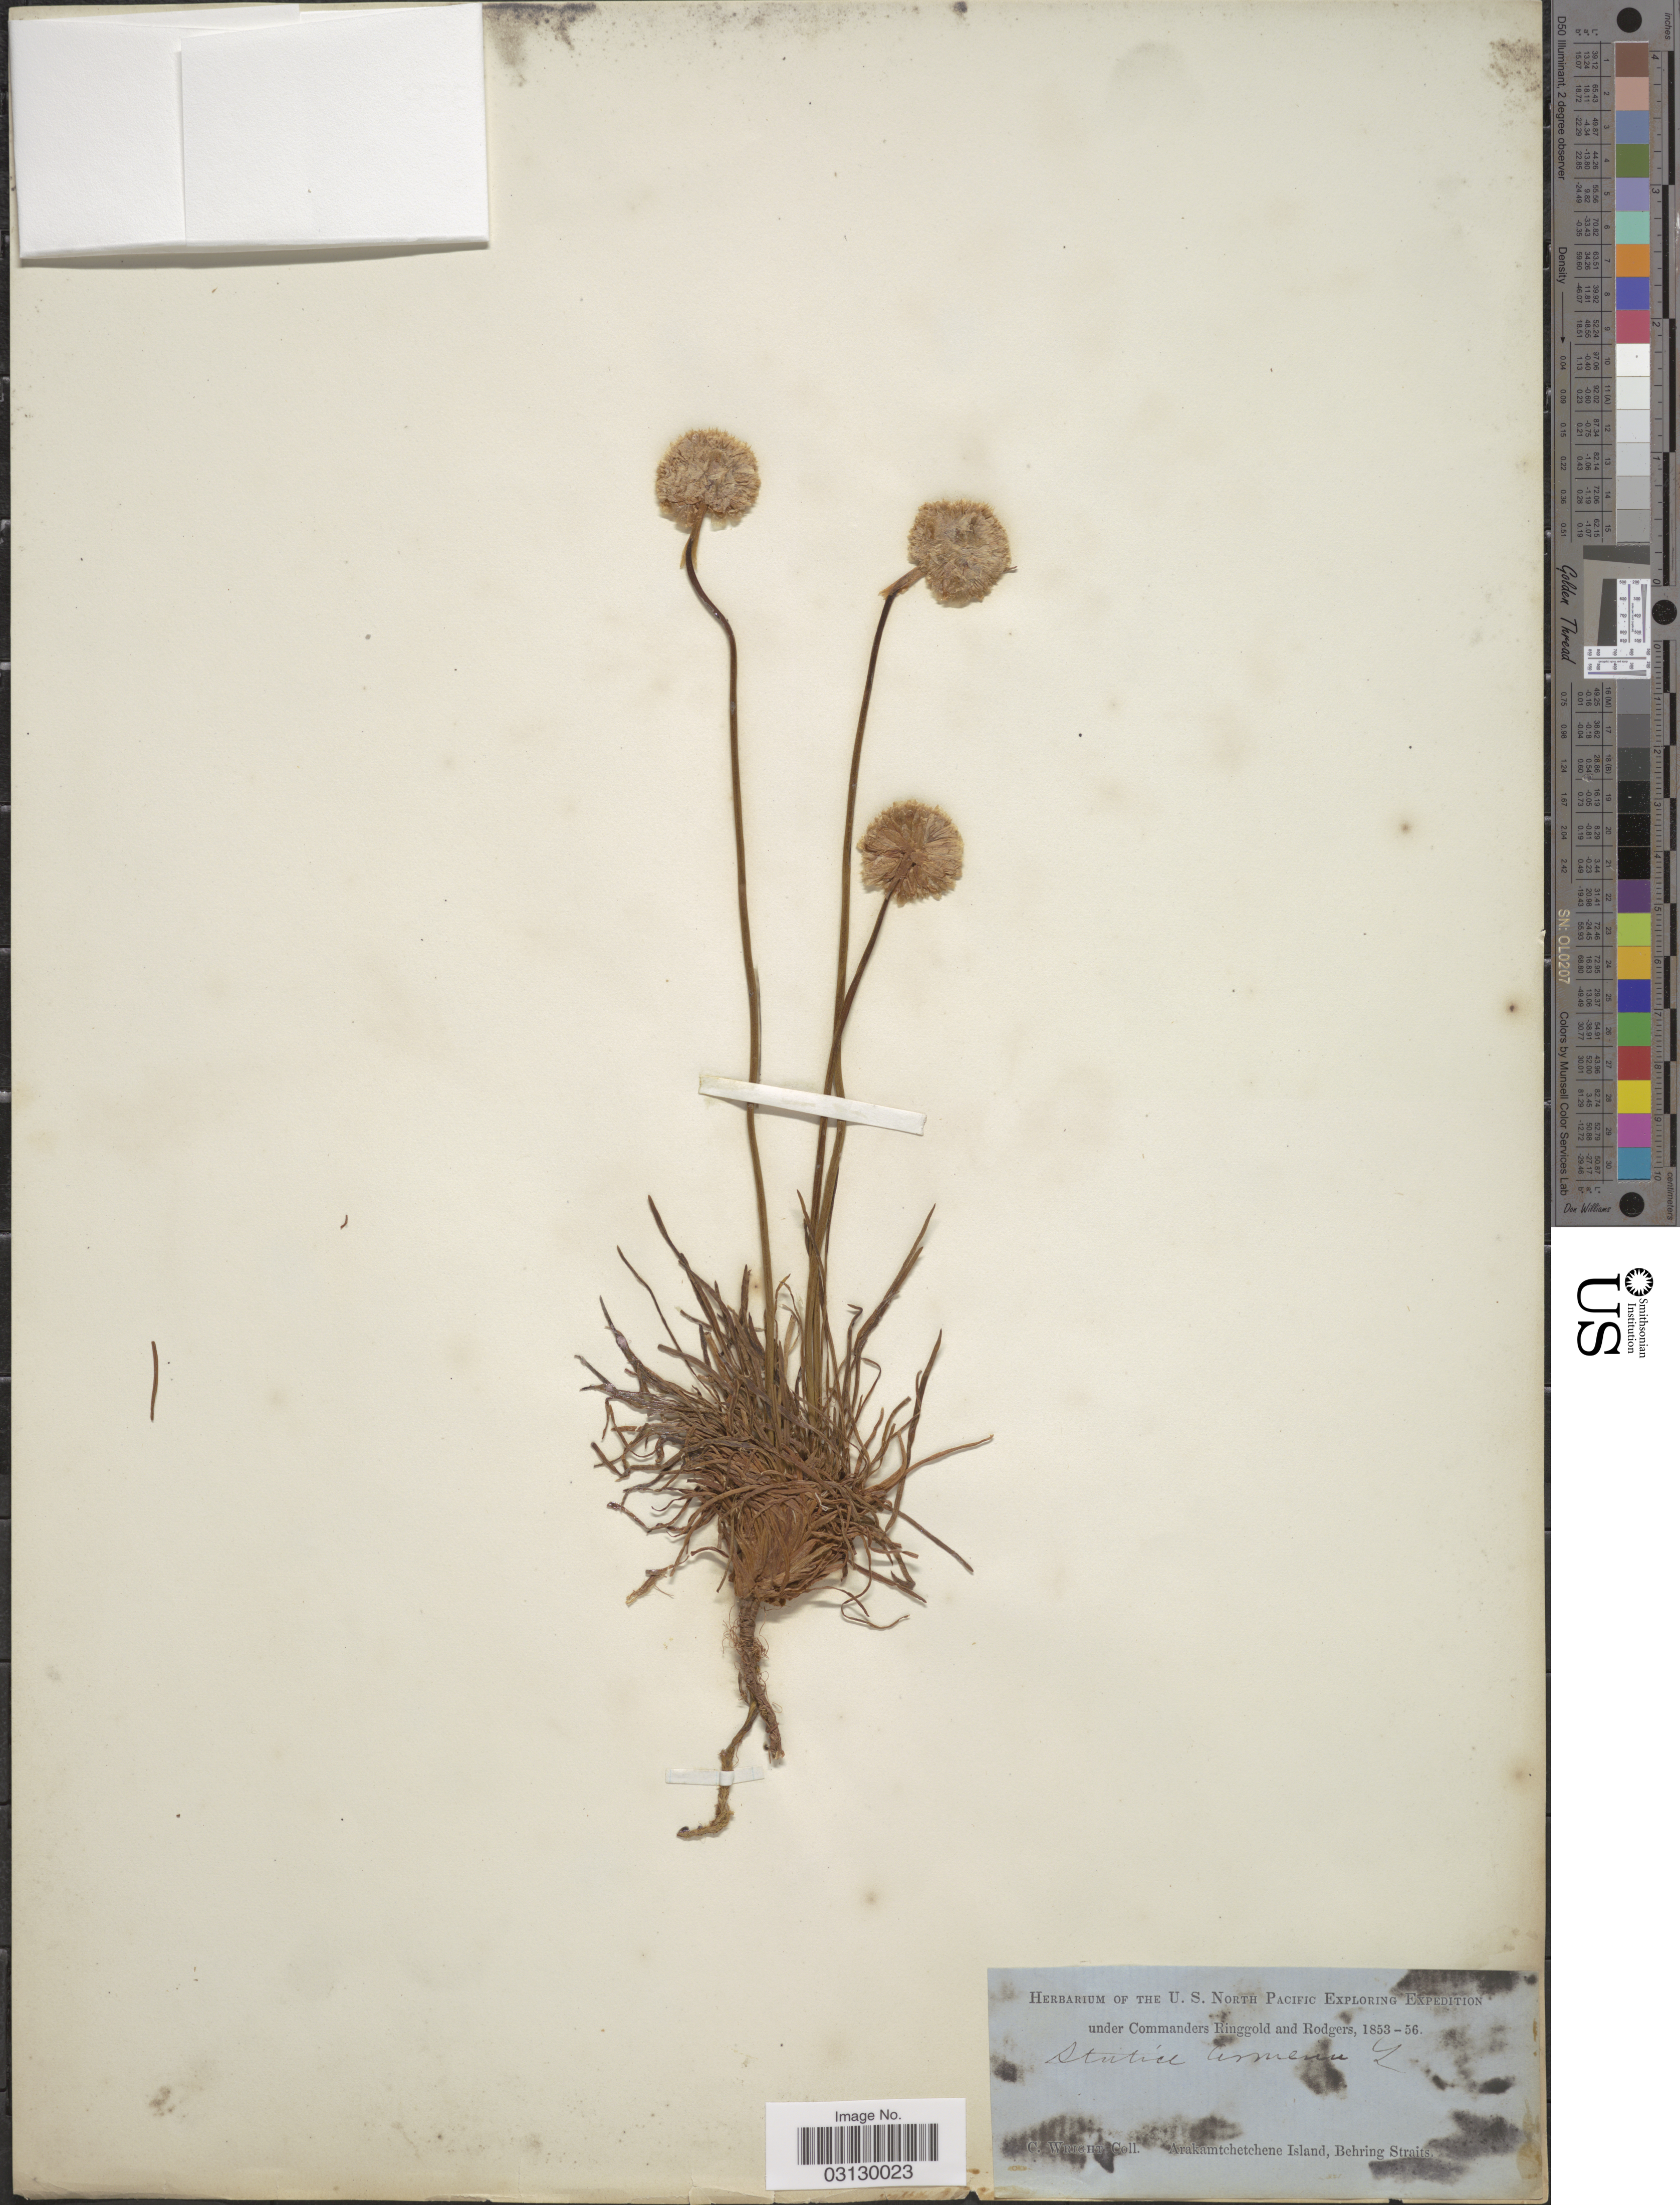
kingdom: Plantae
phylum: Tracheophyta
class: Magnoliopsida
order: Caryophyllales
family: Plumbaginaceae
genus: Armeria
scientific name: Armeria maritima subsp. maritima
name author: (Mill.) Willd.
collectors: C. Wright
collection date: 1853/1856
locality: Arakamtchetchene Island, Behring Straits.